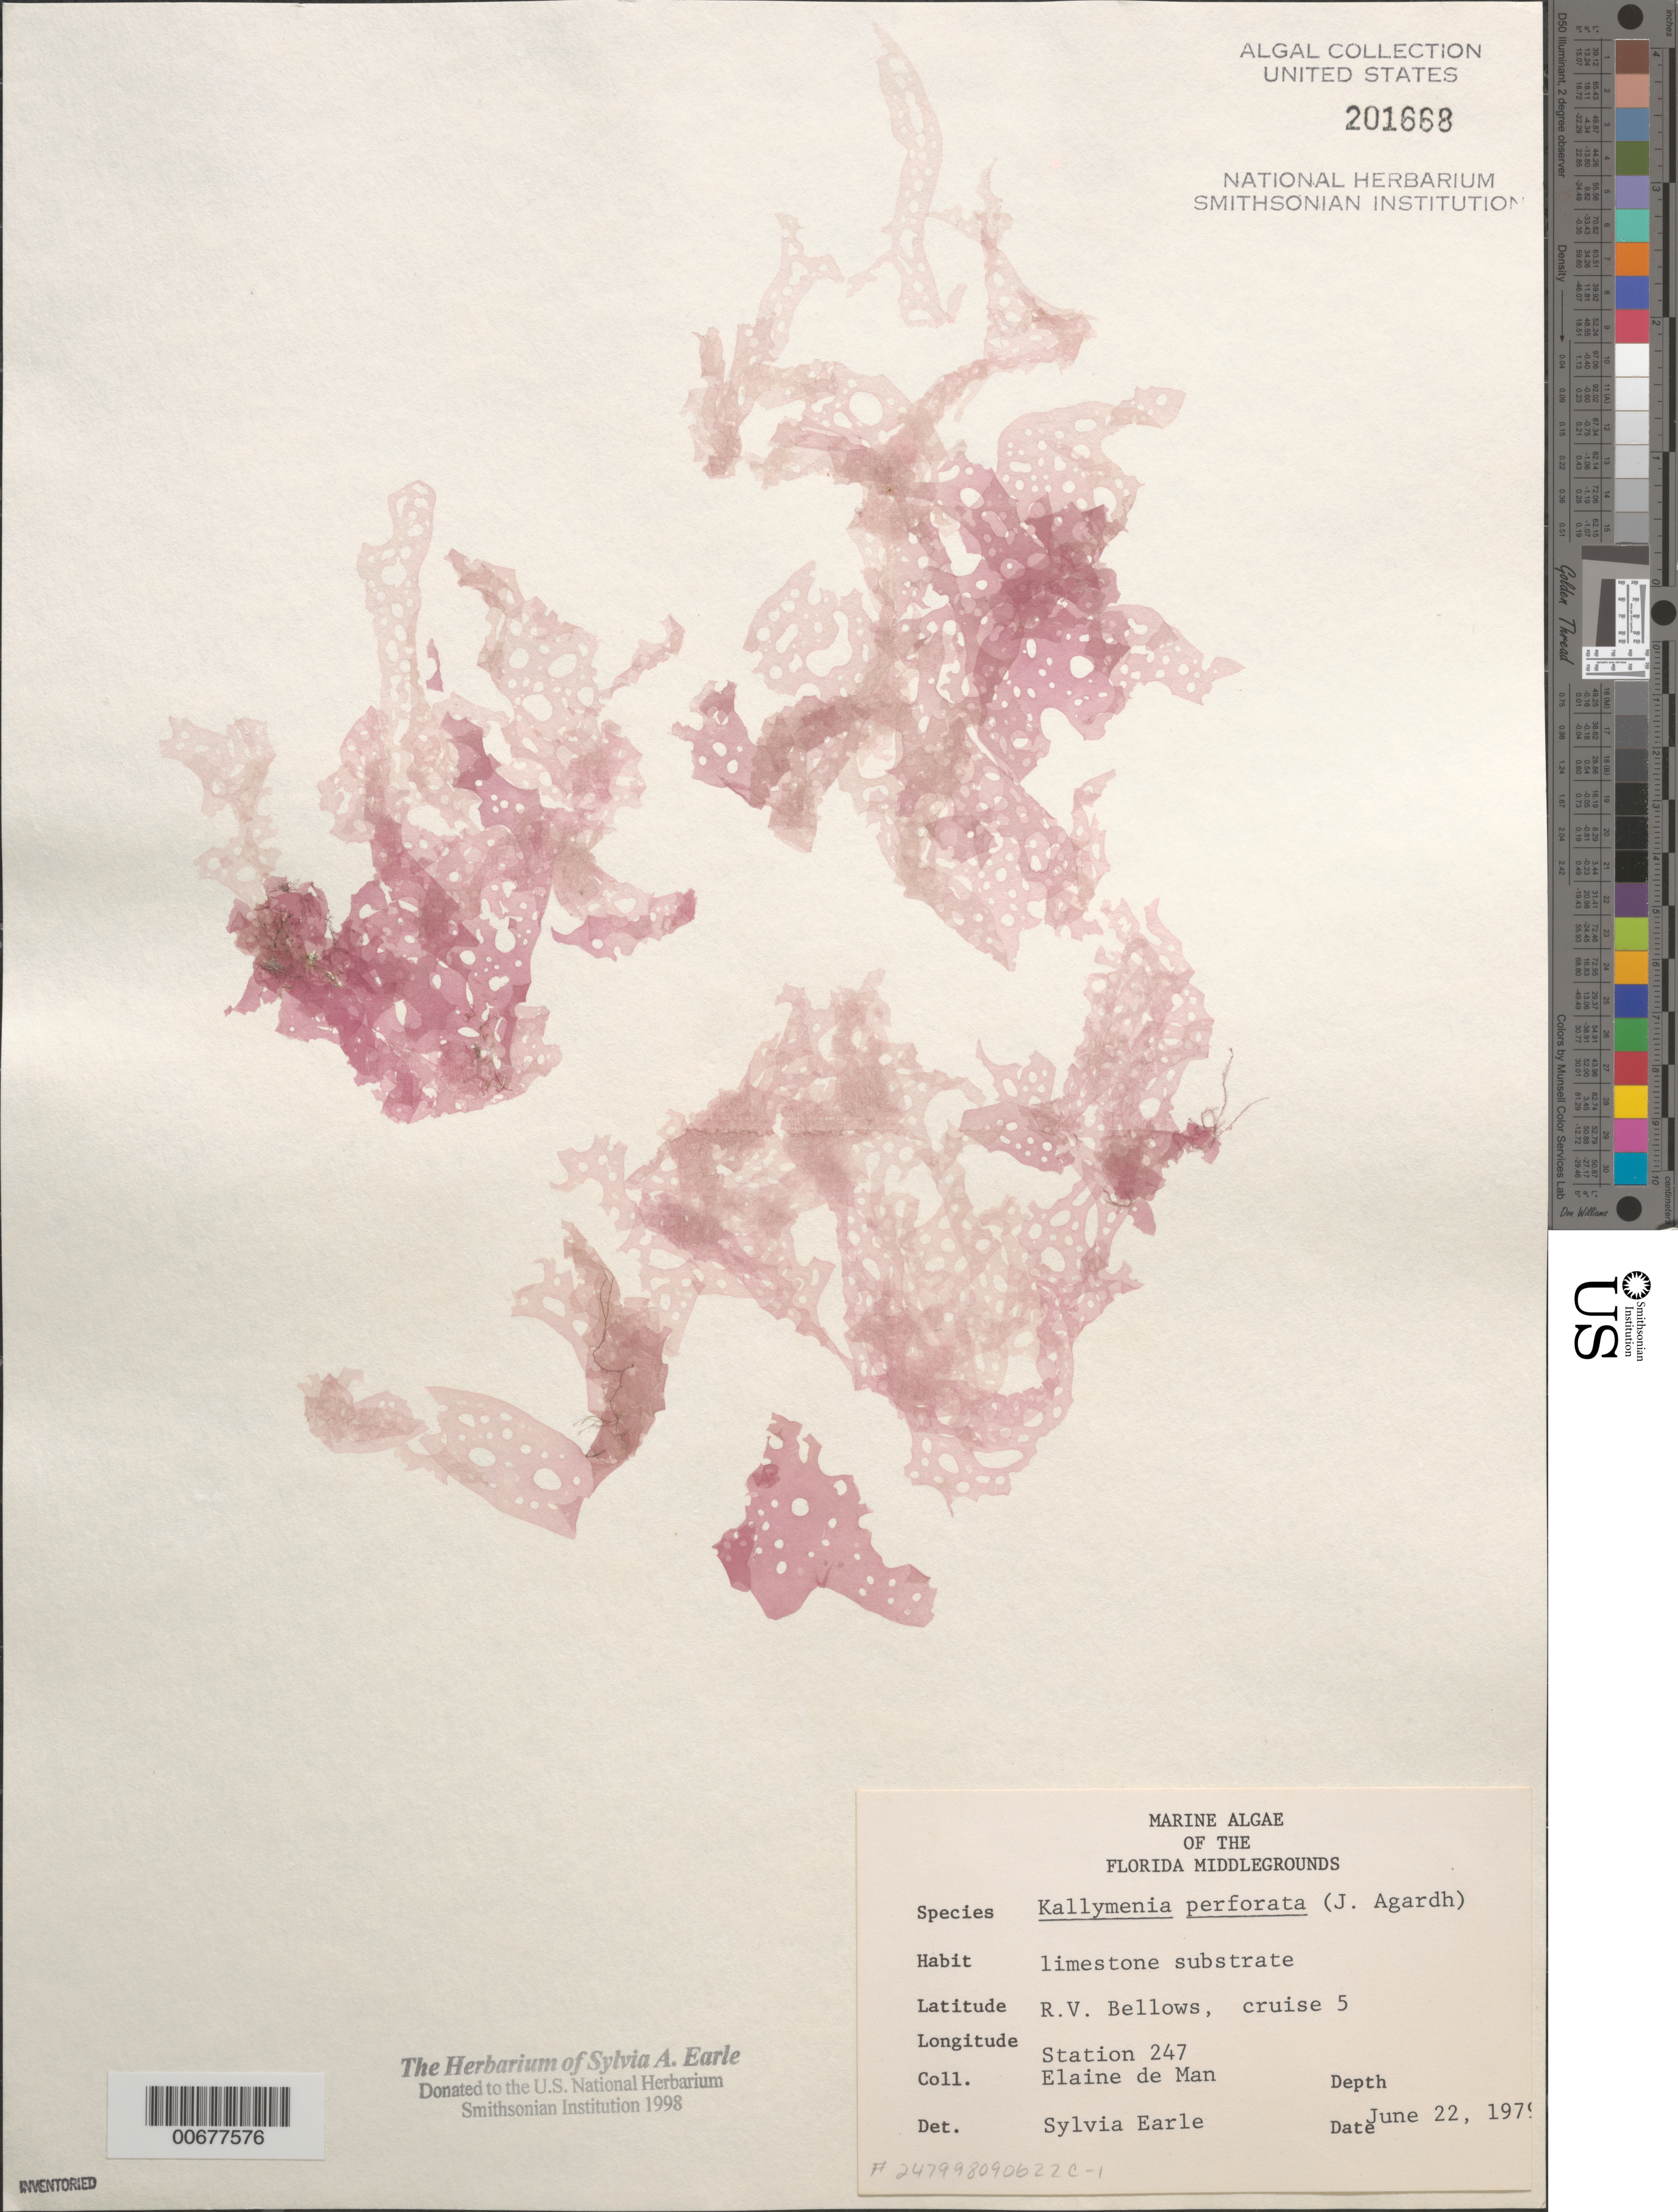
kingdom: Plantae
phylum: Rhodophyta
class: Florideophyceae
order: Gigartinales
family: Kallymeniaceae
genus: Kallymenia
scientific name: Kallymenia perforata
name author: J. Agardh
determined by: Earle, S. A.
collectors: E. de Man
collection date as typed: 22 Jun 1979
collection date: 1979-06-22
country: United States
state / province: Florida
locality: Florida Middle Grounds, Gulf of Mexico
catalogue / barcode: US 201668